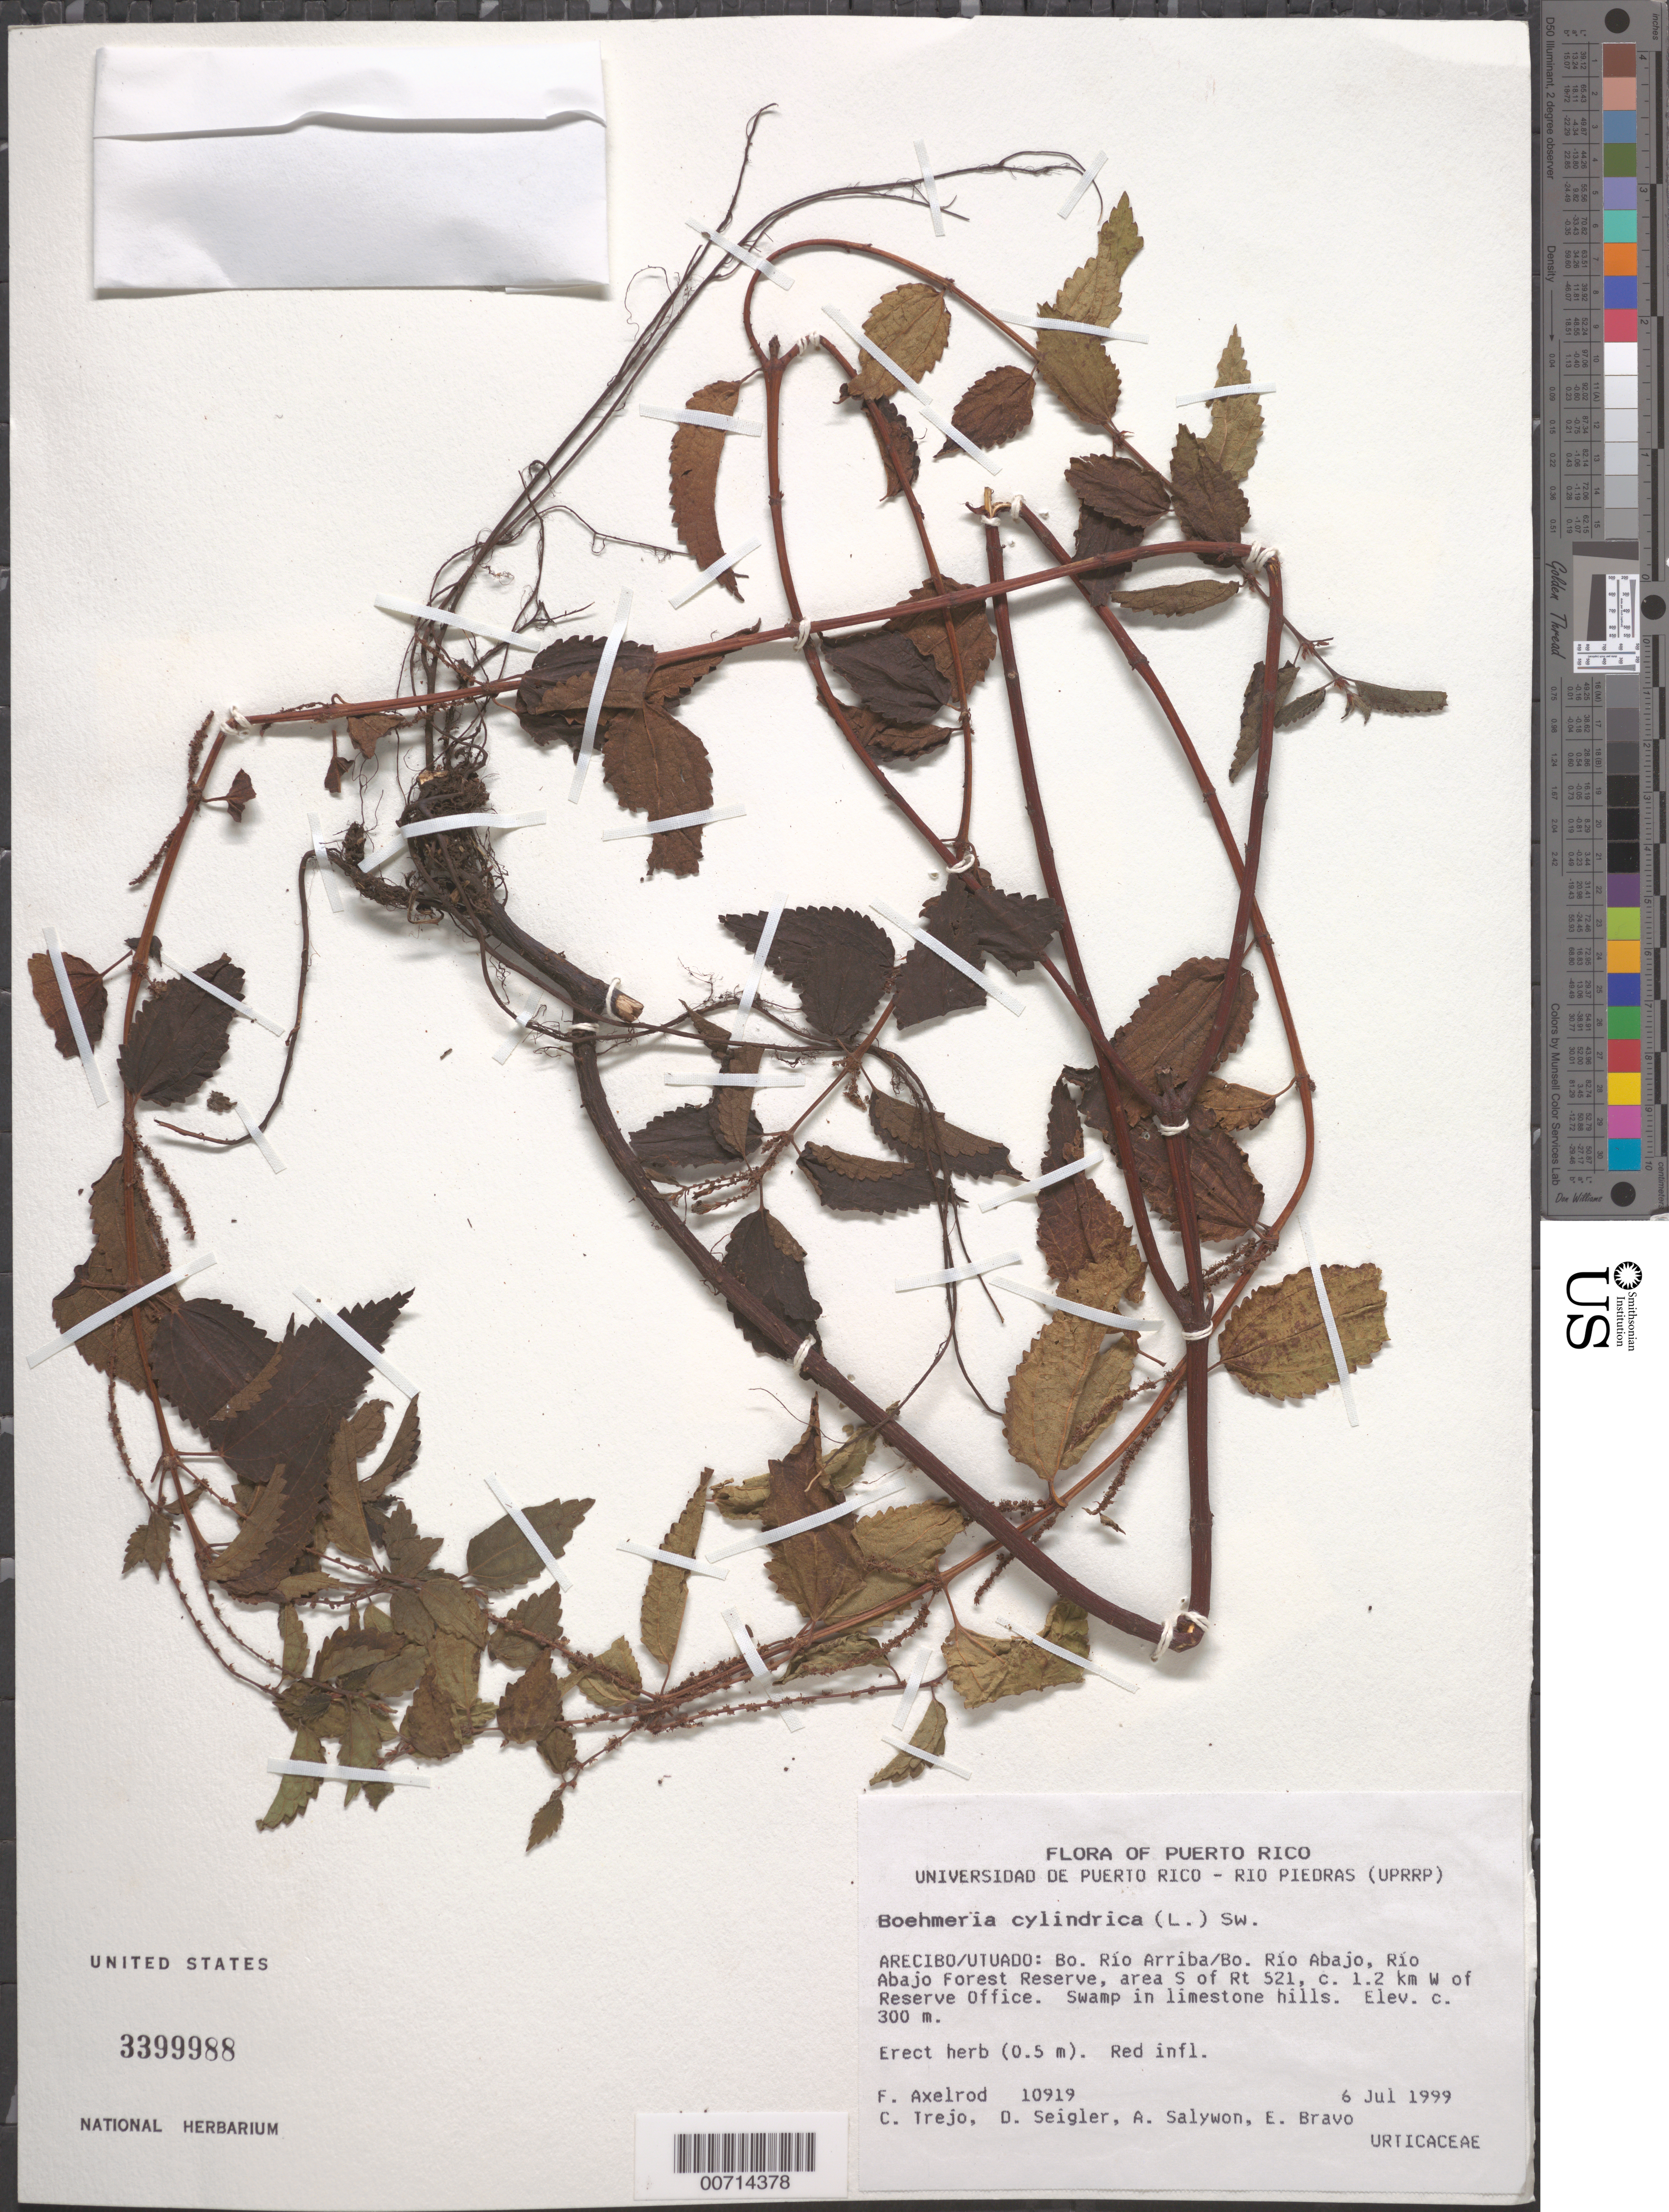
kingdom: Plantae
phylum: Tracheophyta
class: Magnoliopsida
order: Rosales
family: Urticaceae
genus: Boehmeria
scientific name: Boehmeria cylindrica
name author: (L.) Sw.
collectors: F. S. Axelrod & et al.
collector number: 10919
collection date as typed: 06 Jul 1999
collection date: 1999-07-06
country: Puerto Rico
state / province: Arecibo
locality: Arecibo/Utuado: Bo. Rio Arriba/Bo. Rio Abajo, Rio Abajo Forest Reserve, area S of rte 521, c. 1.2 km W of Reserve Office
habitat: Swamp in limestone hills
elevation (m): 300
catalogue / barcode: US 3399988